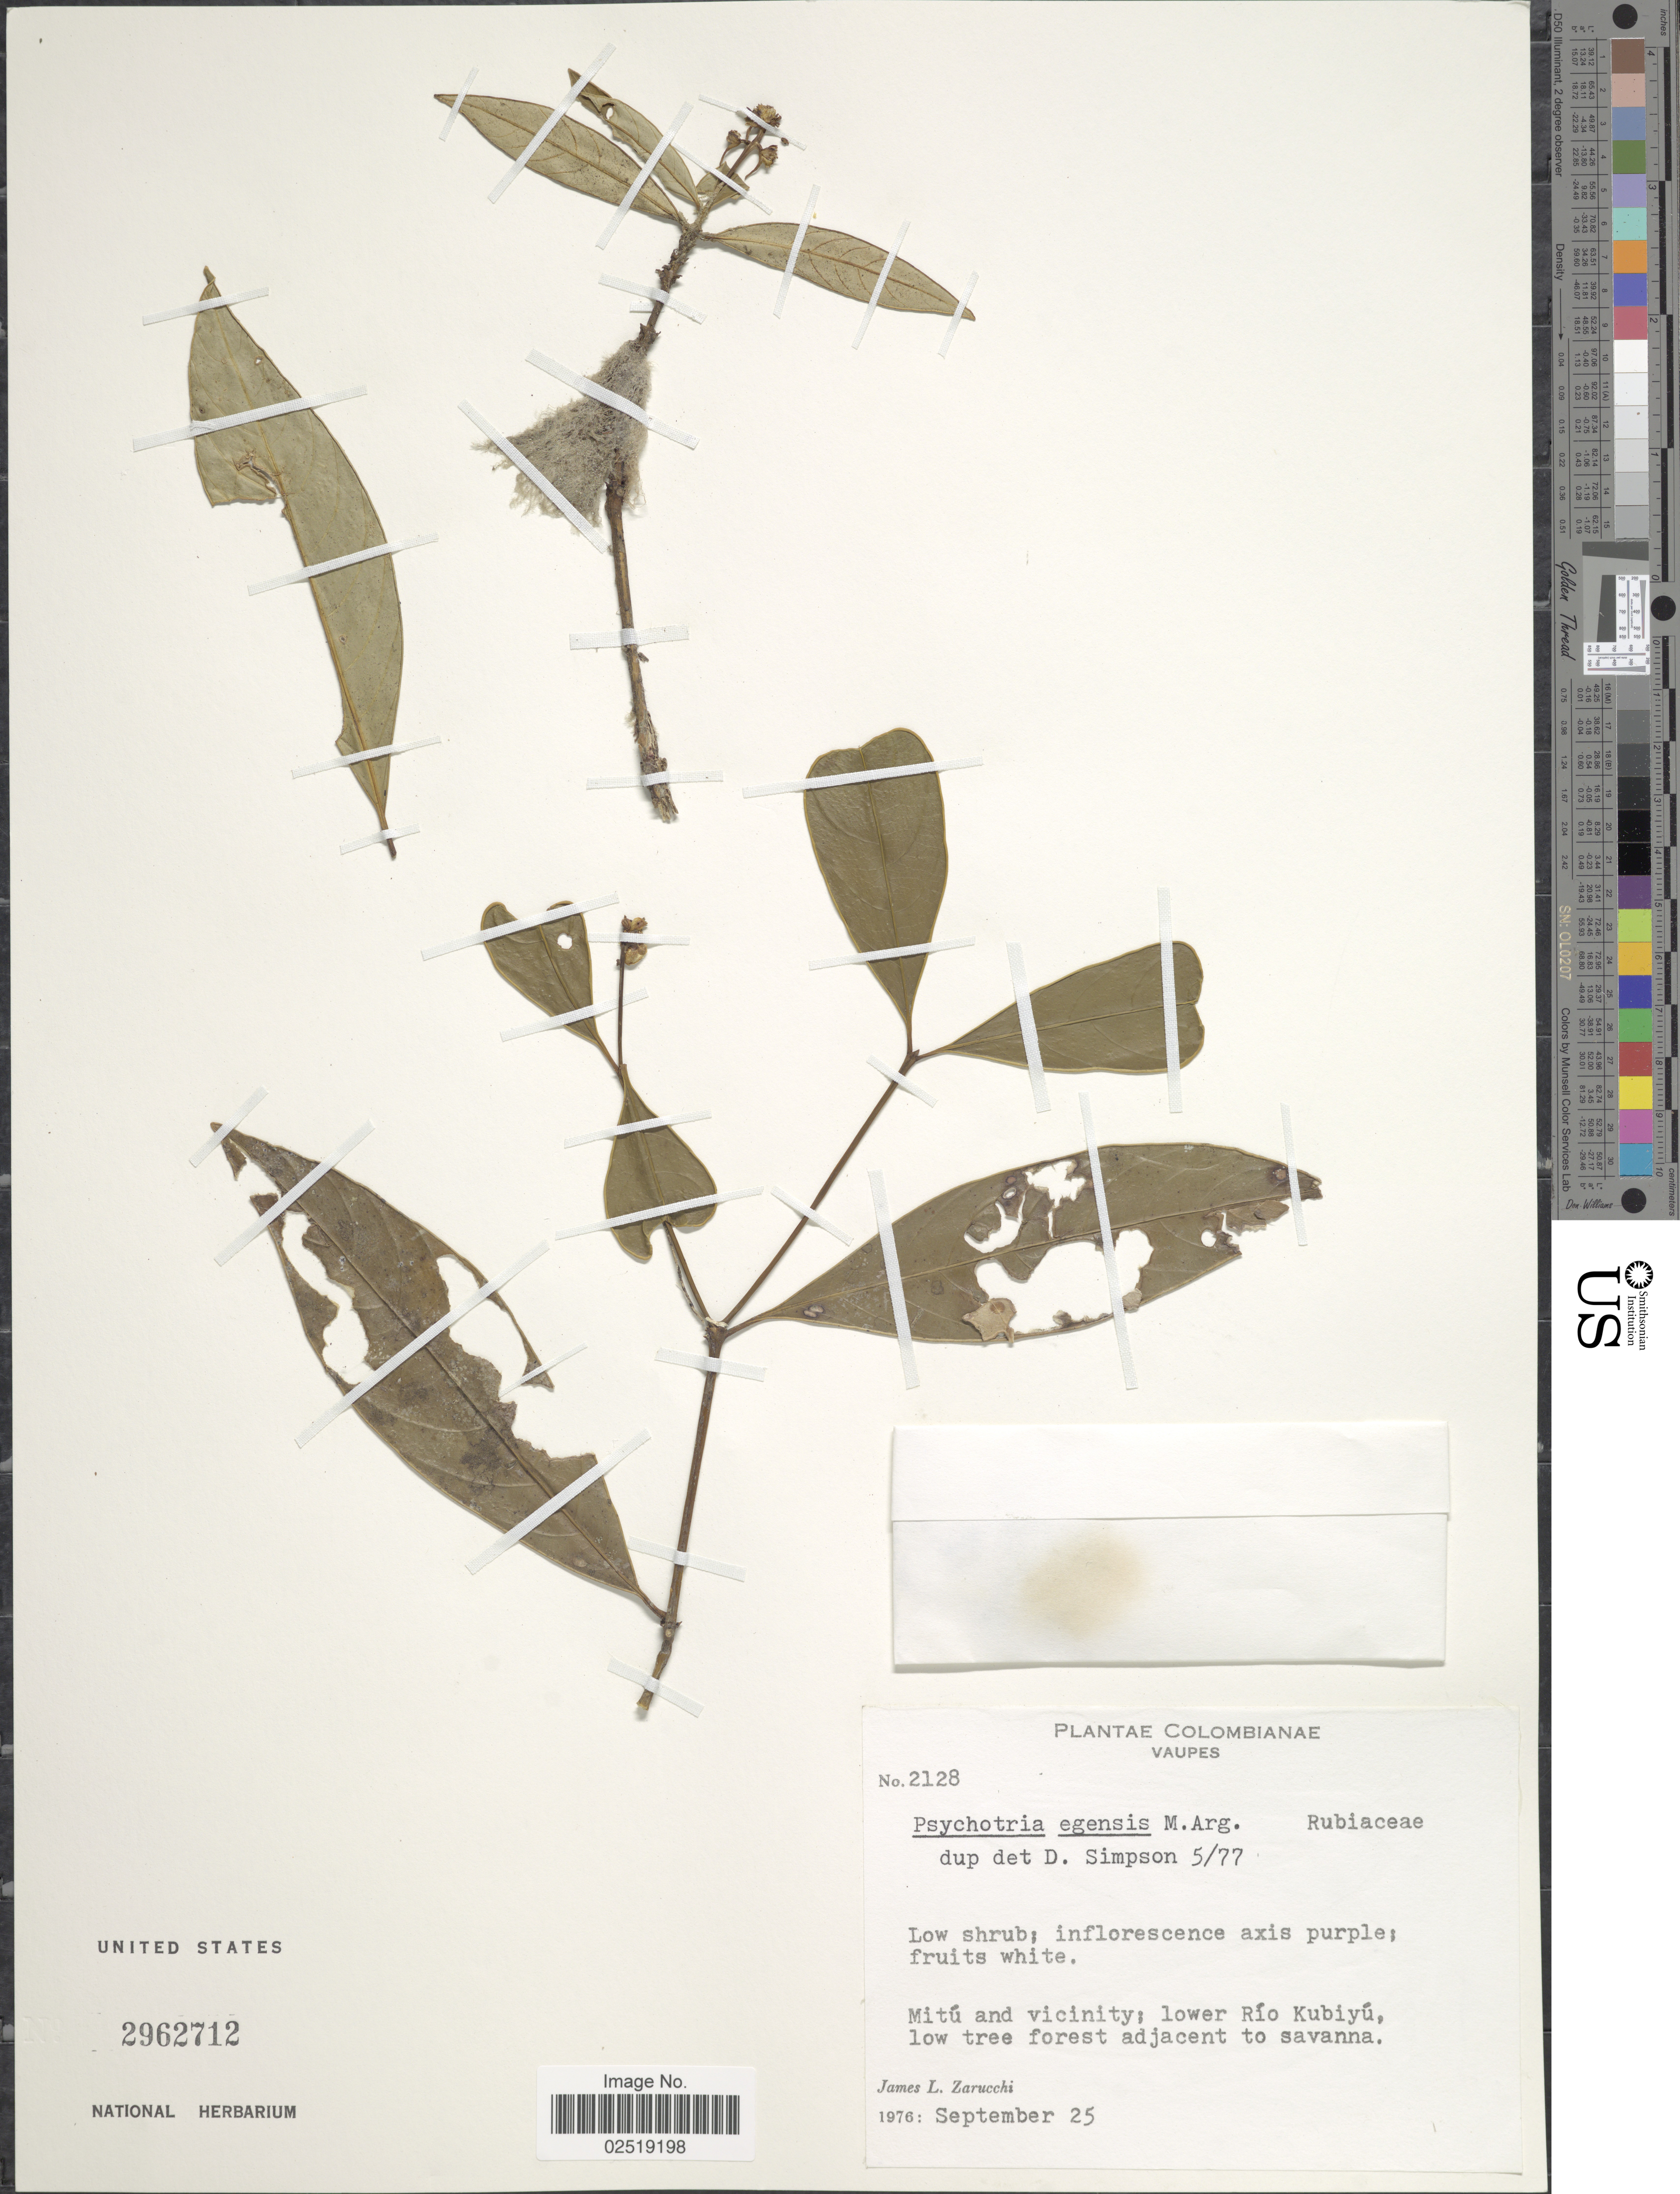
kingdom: Plantae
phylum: Tracheophyta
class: Magnoliopsida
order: Gentianales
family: Rubiaceae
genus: Psychotria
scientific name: Psychotria egensis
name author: Müll. Arg.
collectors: J. L. Zarucchi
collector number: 2128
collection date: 1976-09-25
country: Colombia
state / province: Vaupés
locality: Mitu and vicinity; lower Rio Kubiyu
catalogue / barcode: US 2962712